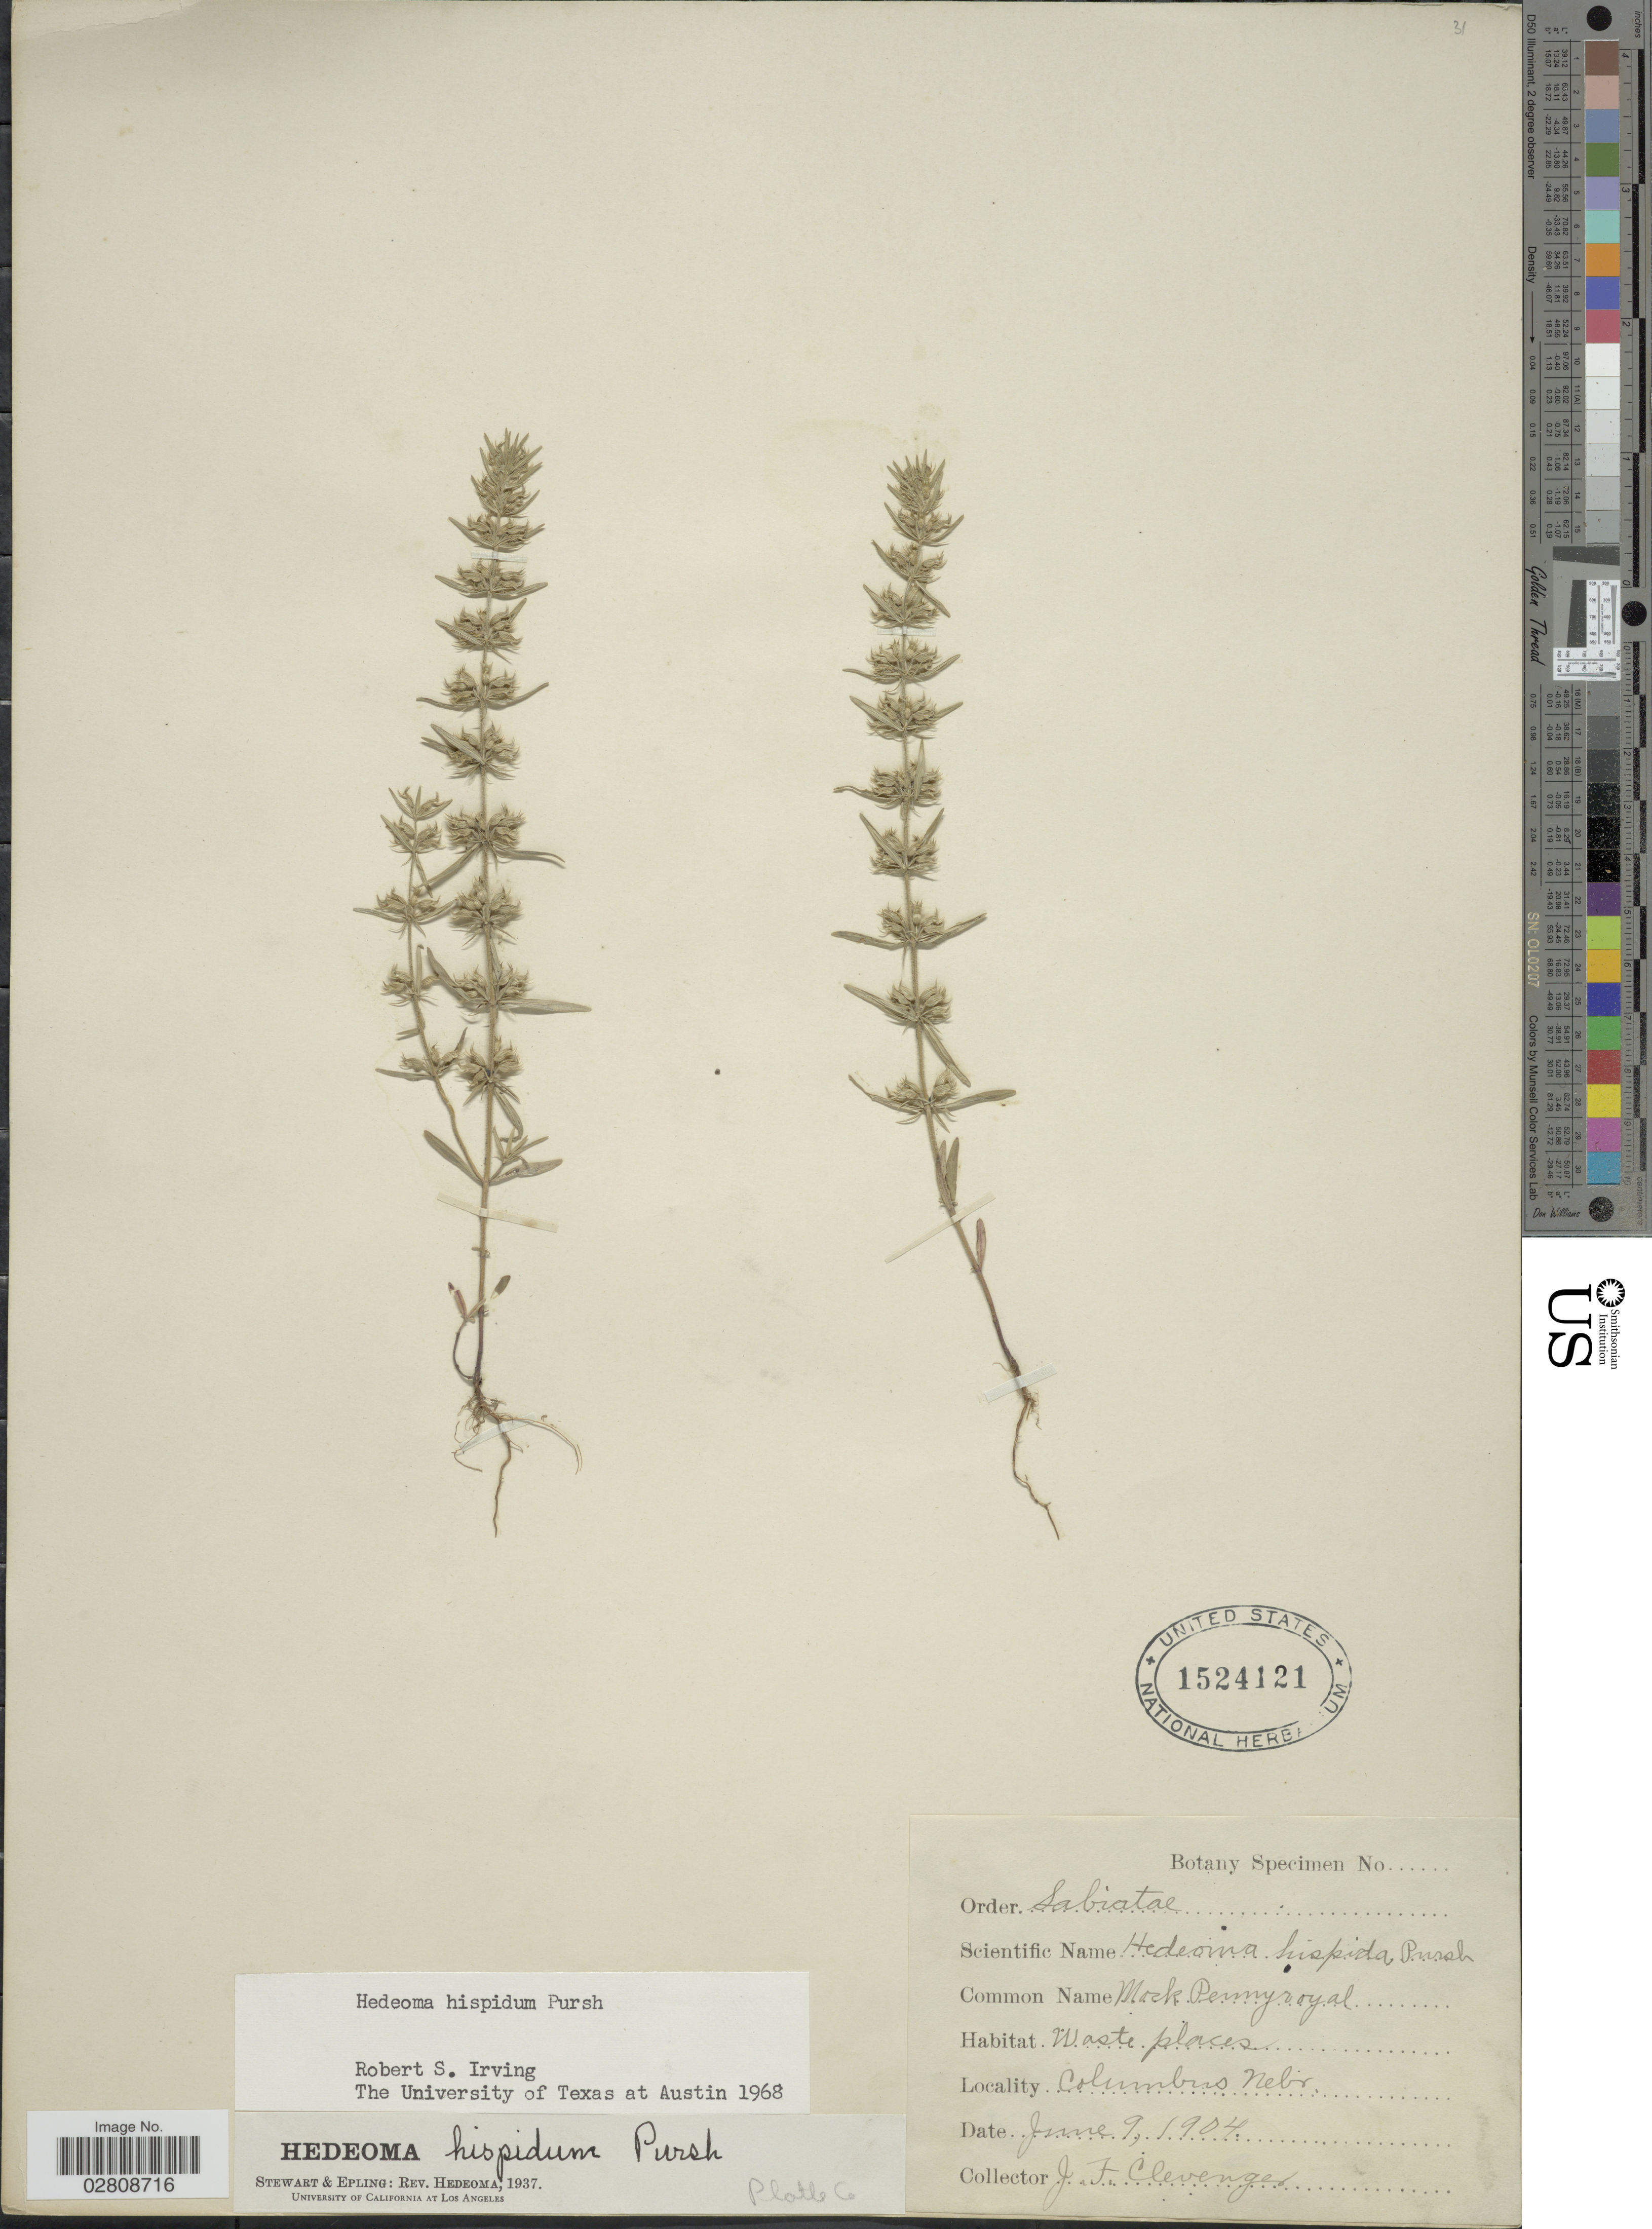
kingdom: Plantae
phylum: Tracheophyta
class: Magnoliopsida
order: Lamiales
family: Lamiaceae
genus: Hedeoma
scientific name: Hedeoma hispida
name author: Pursh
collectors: J. F. Clevenger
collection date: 1904-06-09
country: United States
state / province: Nebraska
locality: Columbus Nebr. Platte Co.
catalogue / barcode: US 1524121